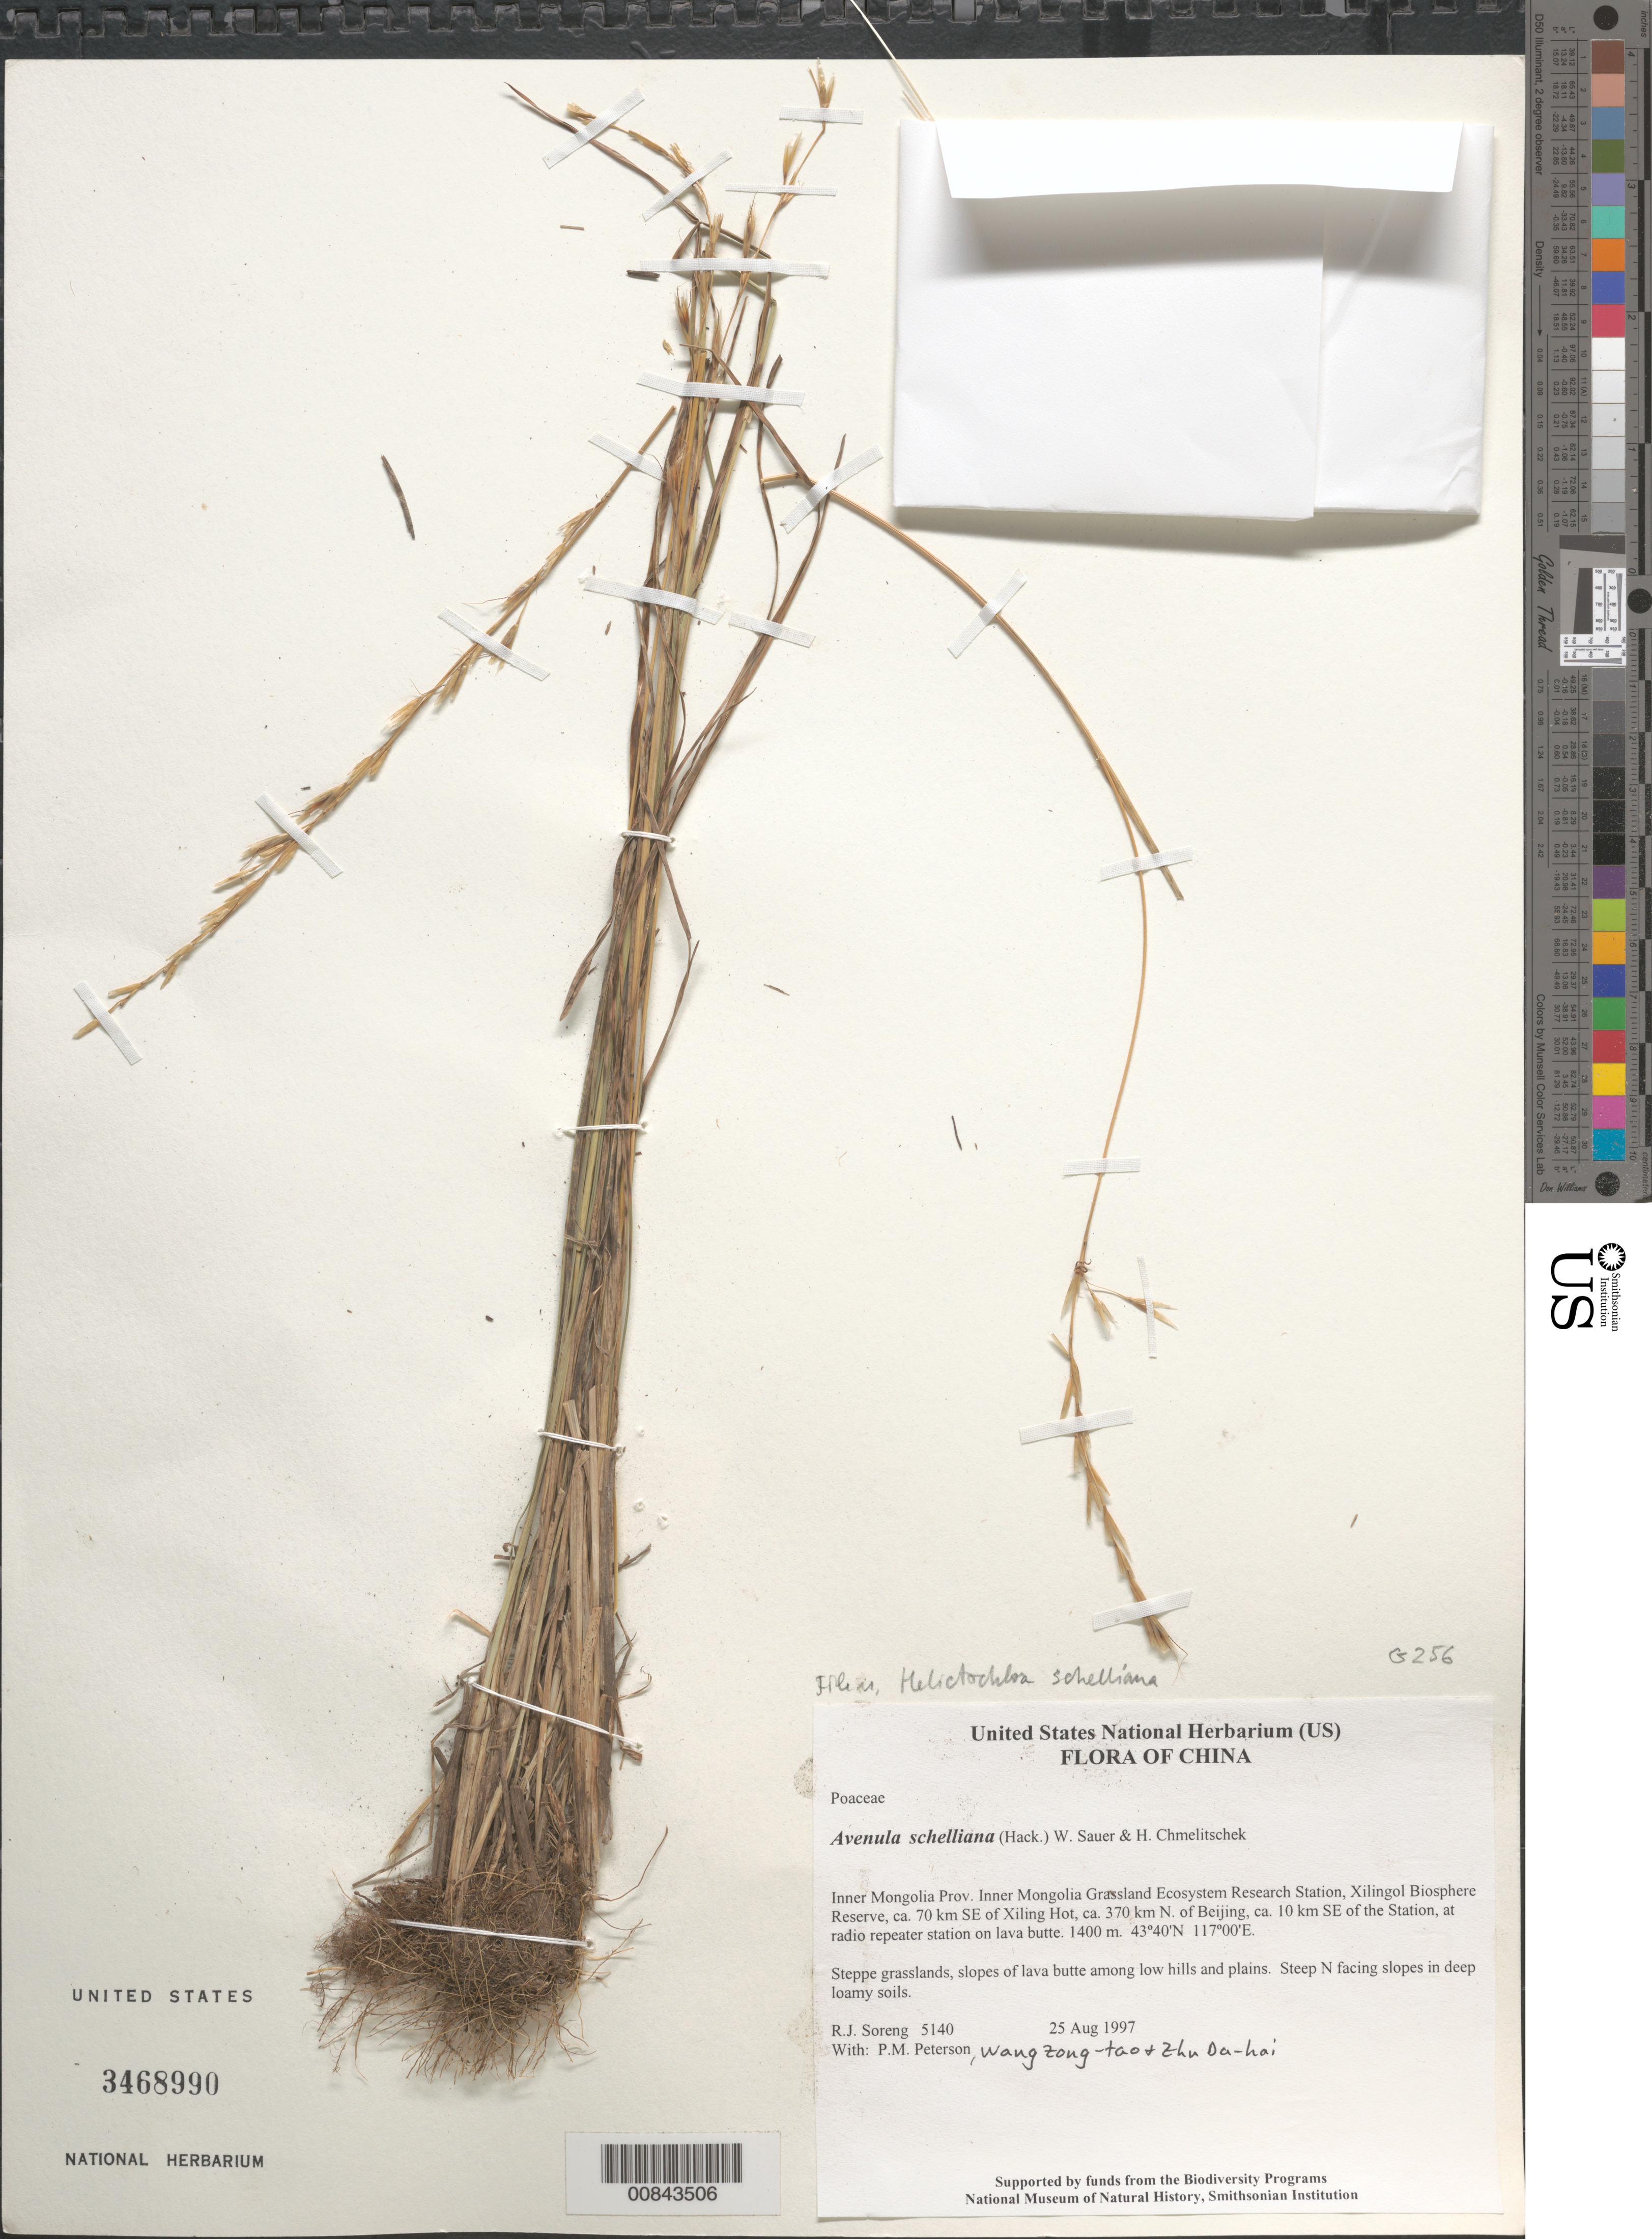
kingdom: Plantae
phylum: Tracheophyta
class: Liliopsida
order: Poales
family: Poaceae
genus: Helictochloa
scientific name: Helictochloa hookeri subsp. schelliana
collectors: R. J. Soreng, P. M. Peterson & Zhu Da-hai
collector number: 5140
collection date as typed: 25 Aug 1997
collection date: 1997-08-25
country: China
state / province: Nei Monggol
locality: Inner Mongolia Grassland Ecosystem Research Station, Xilingol Biosphere Reserve, ca. 70 km SE of Xiling Hot, ca. 370 km N. of Beijing, ca. 10 km SE of the Station, at radio repeater station on lava butte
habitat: Steppe grasslands, slopes of lava butte among low hills and plains. Steep N facing slopes in deep loamy soils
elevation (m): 1400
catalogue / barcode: US 3468990